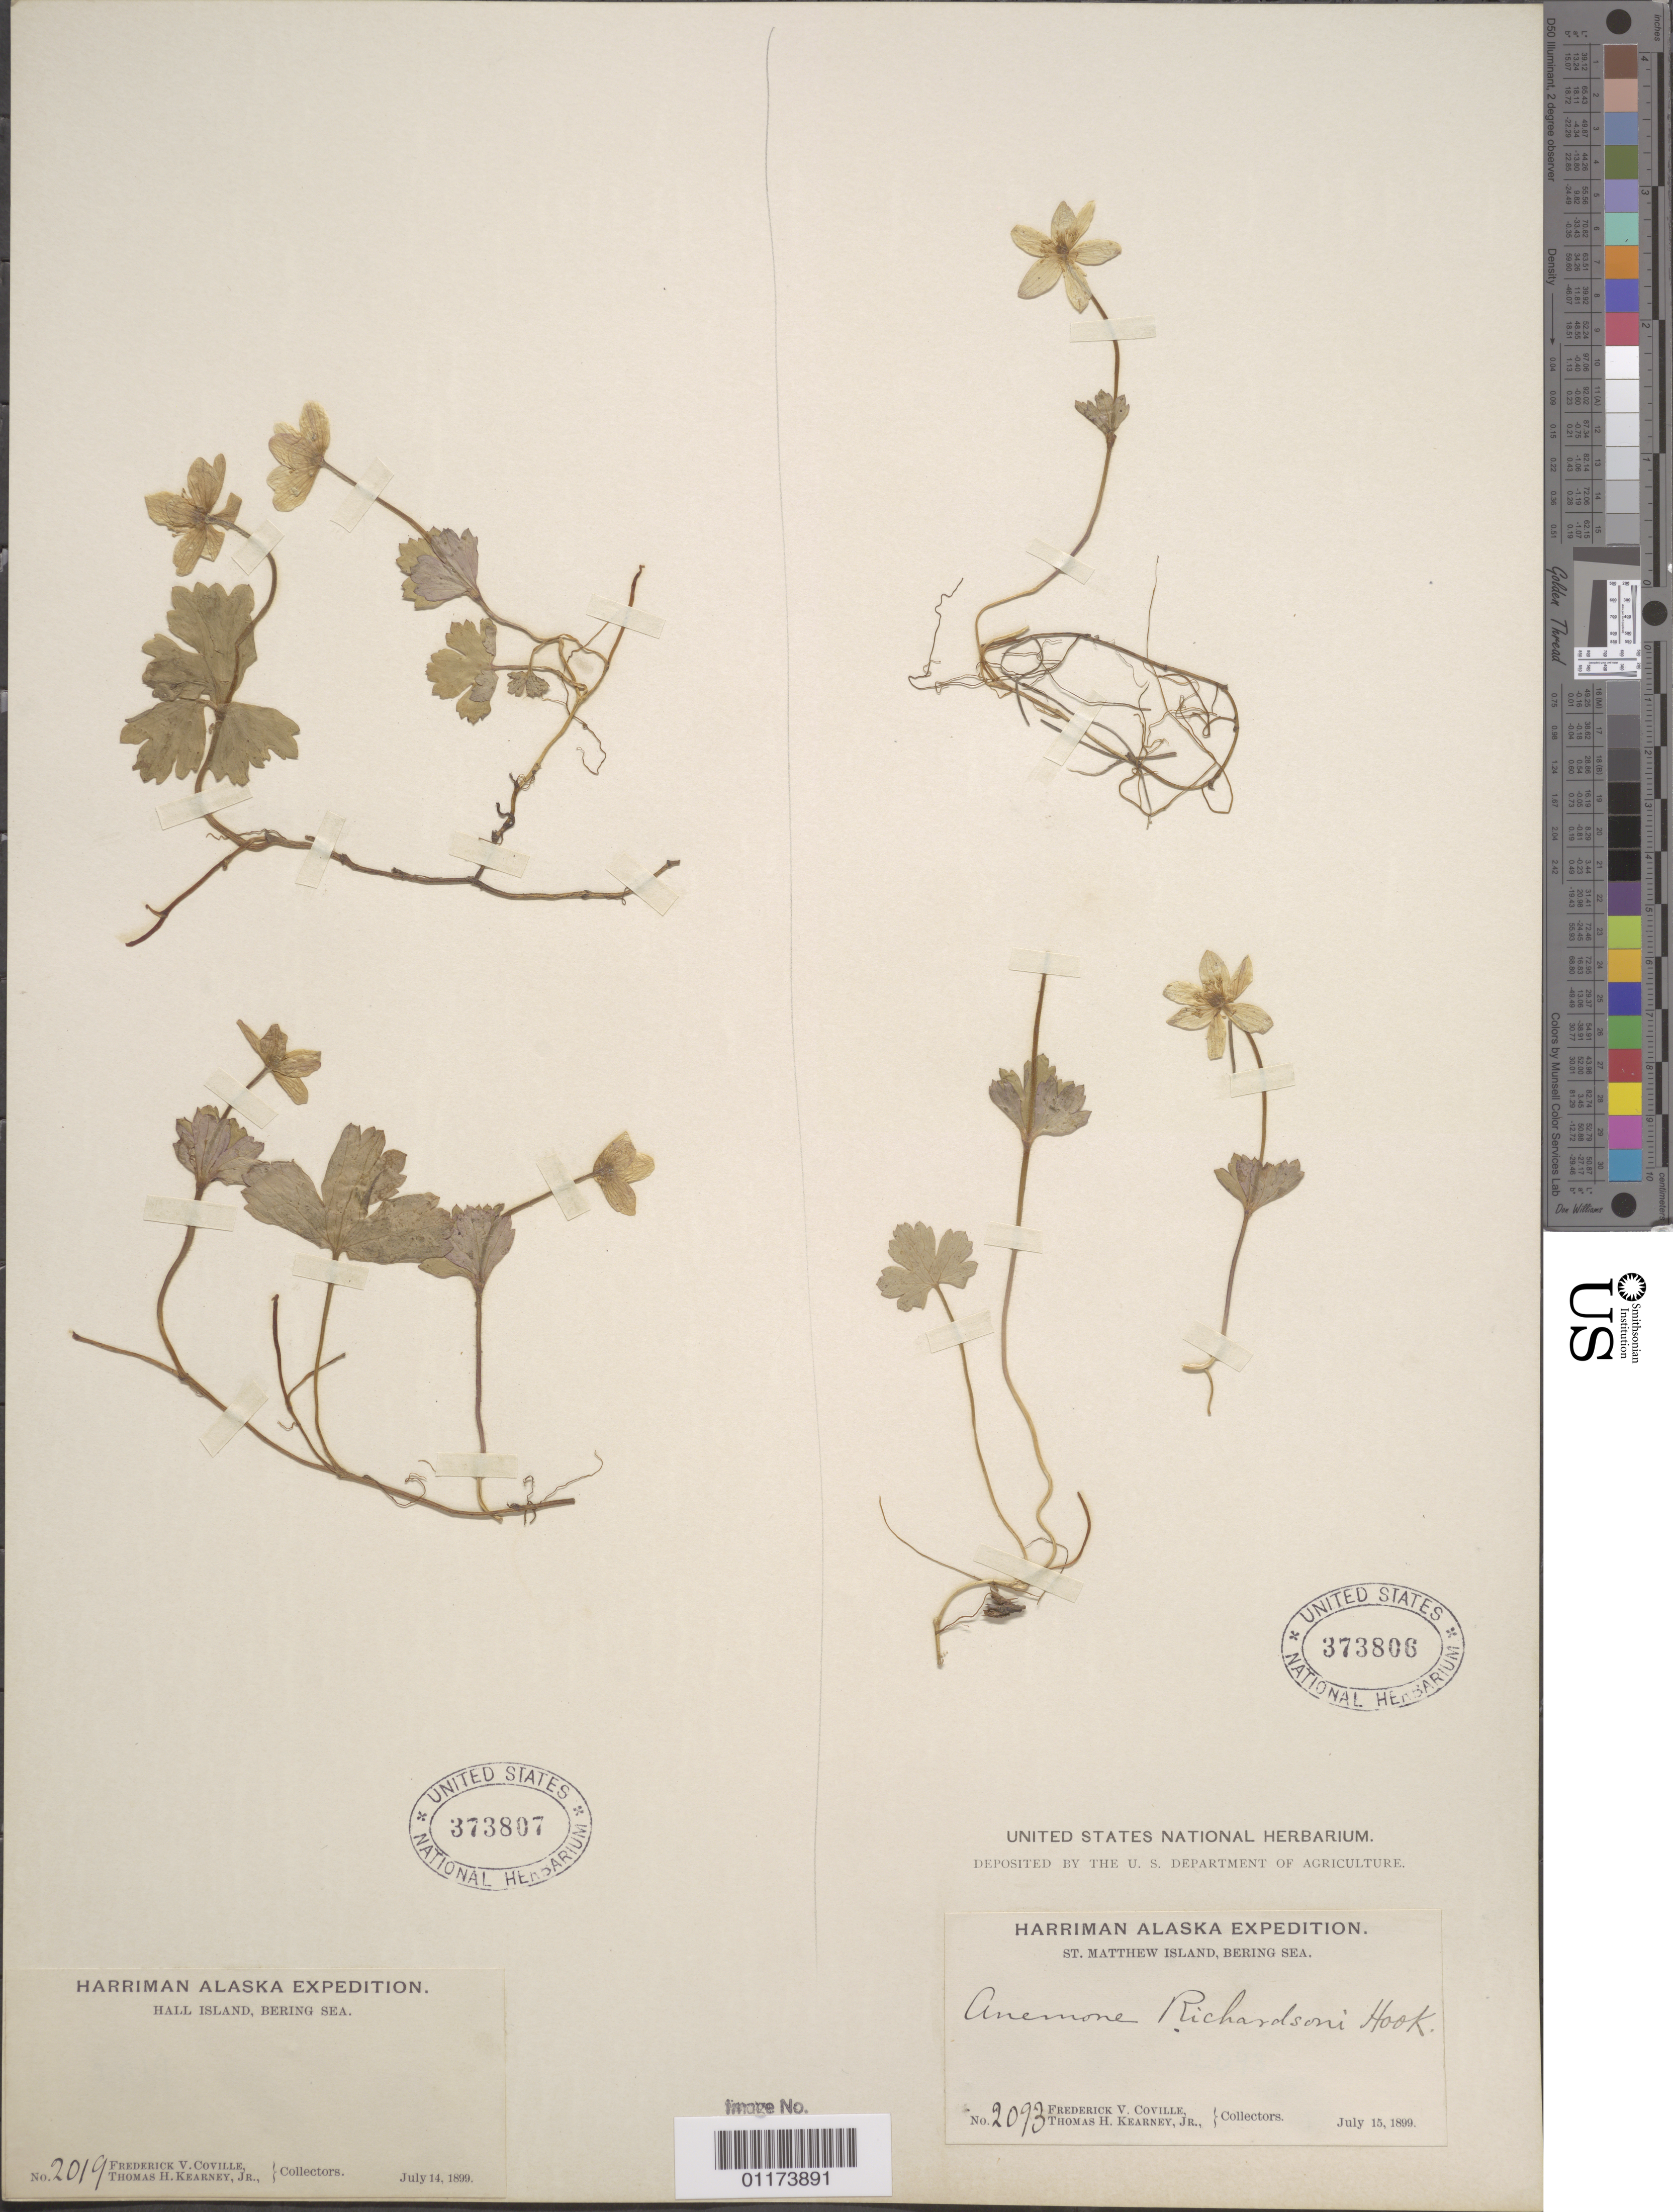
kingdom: Plantae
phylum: Tracheophyta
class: Magnoliopsida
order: Ranunculales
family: Ranunculaceae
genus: Anemone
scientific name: Anemone richardsonii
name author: Hook.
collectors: F. V. Coville & T. H. Kearney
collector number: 2093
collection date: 1899-07-15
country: United States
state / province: Alaska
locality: St Matthew Island, Bering Sea.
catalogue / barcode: US 373806